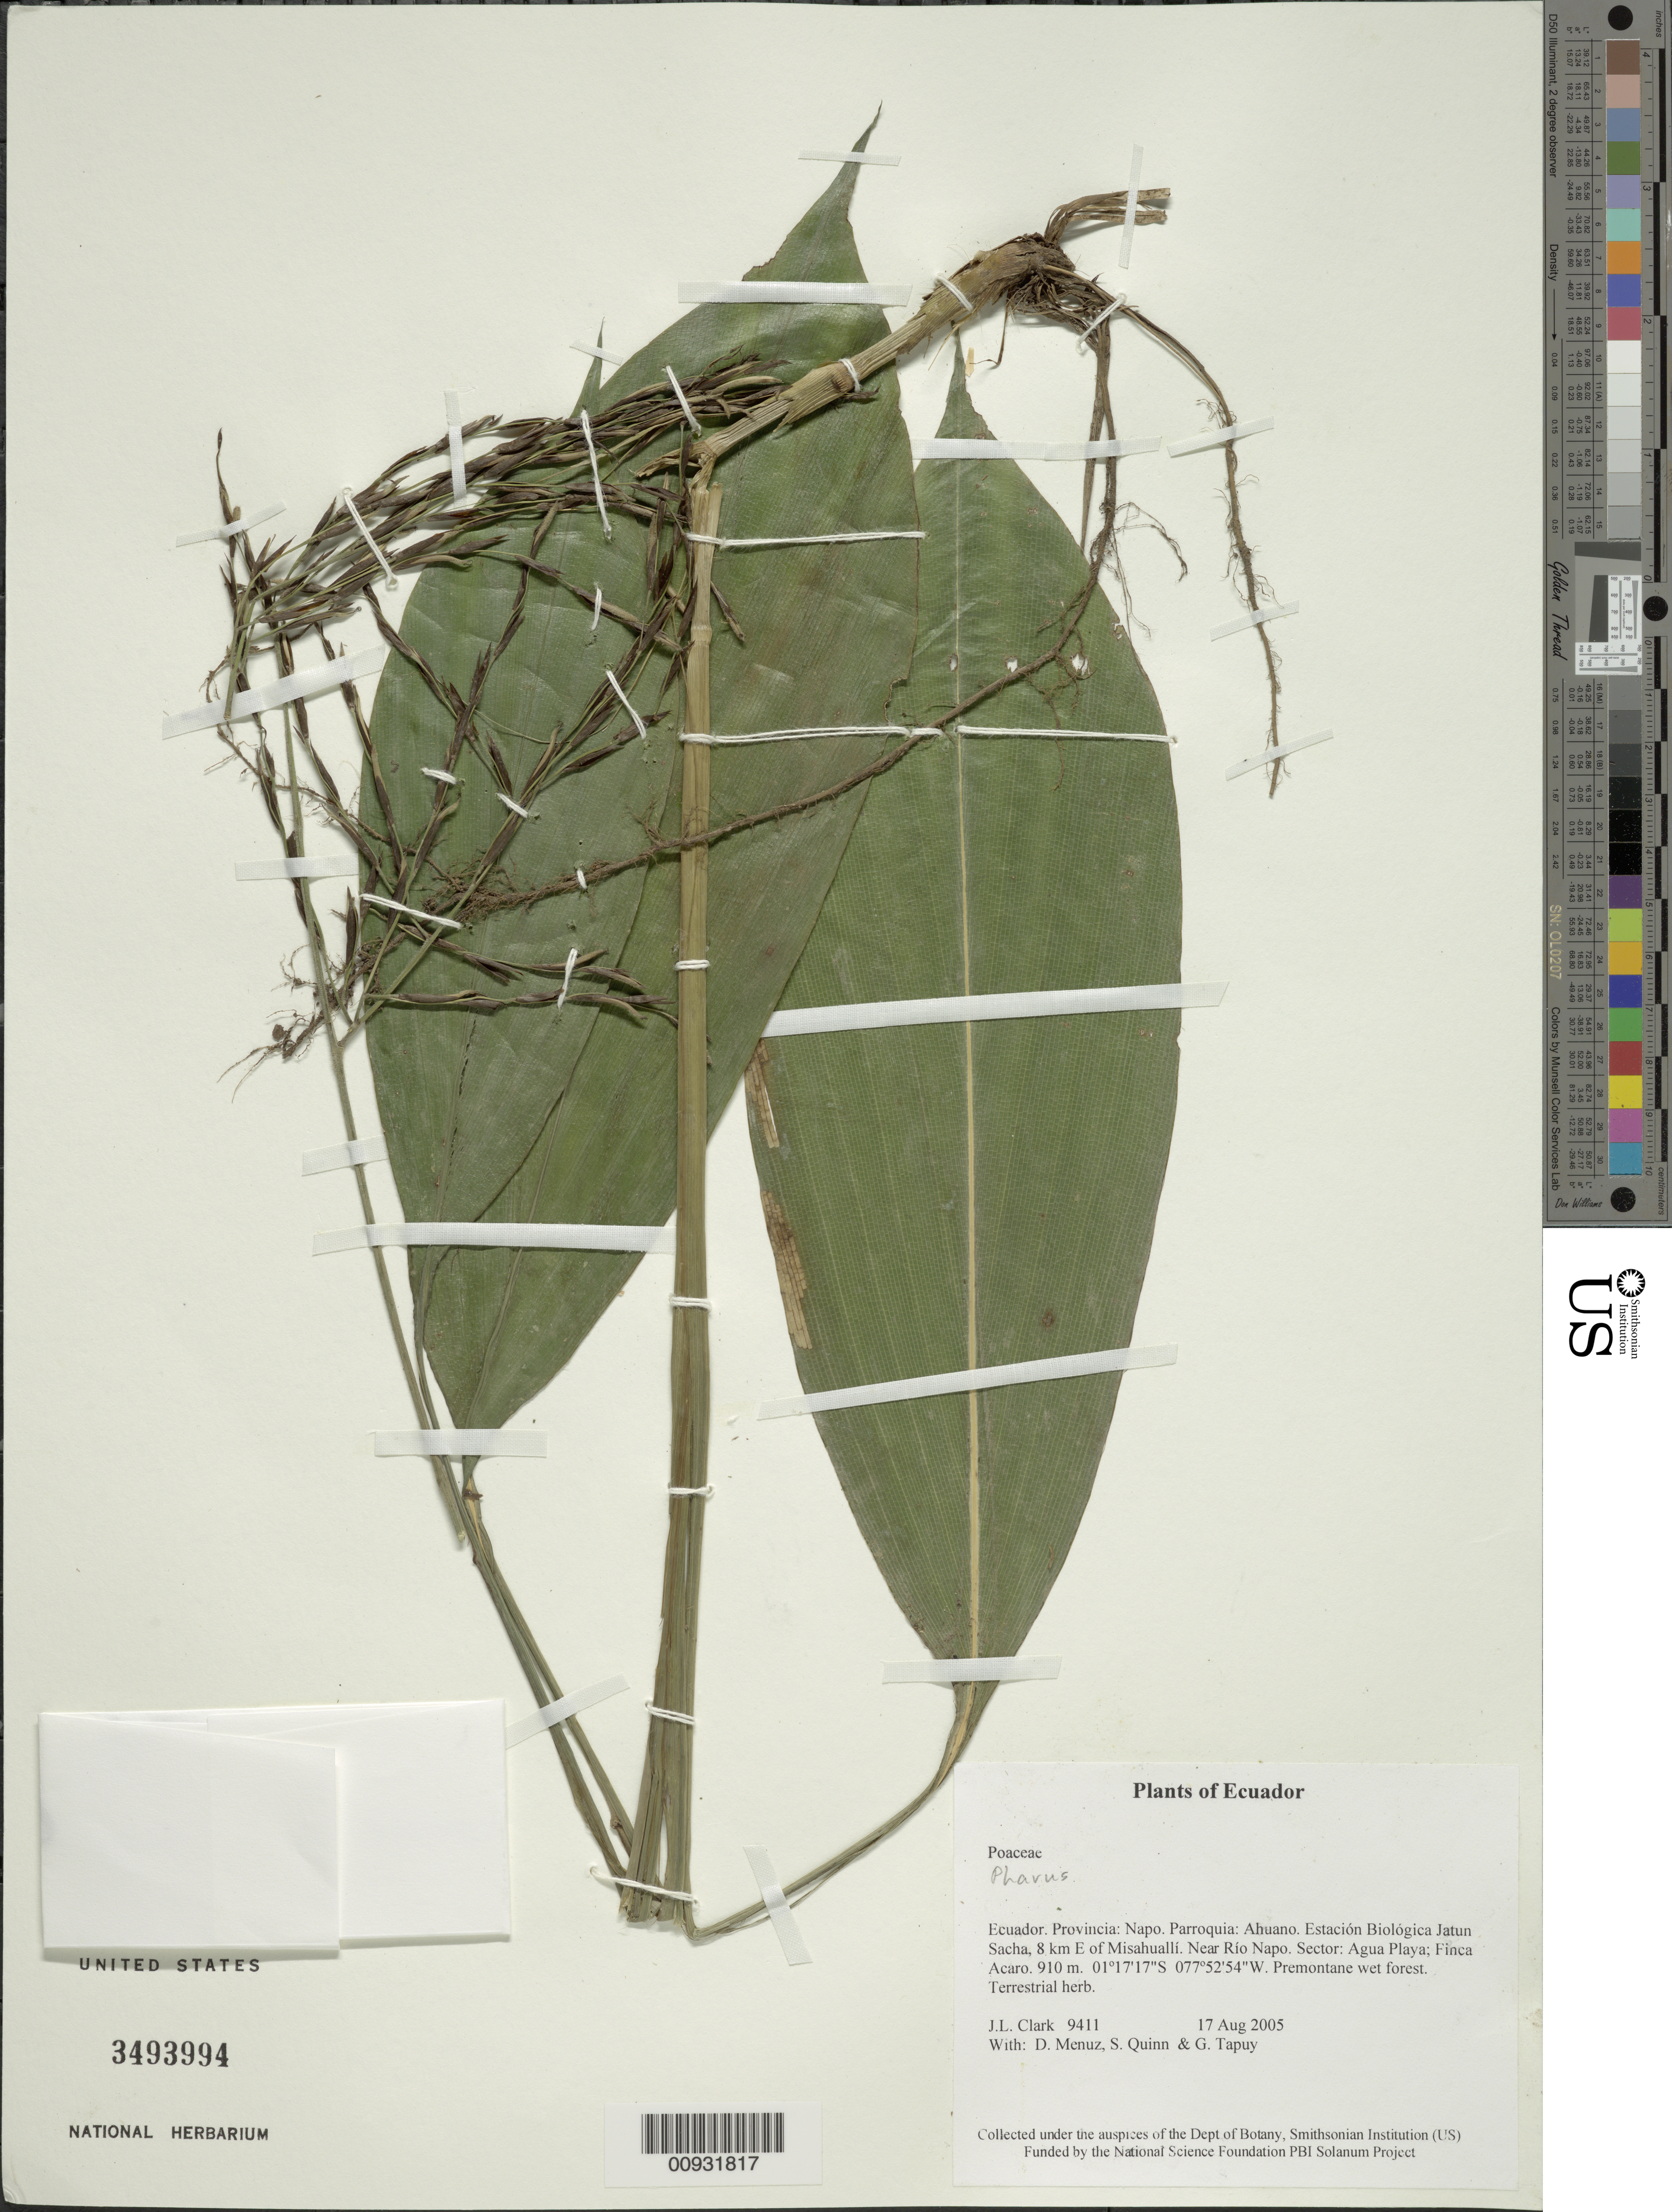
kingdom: Plantae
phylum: Tracheophyta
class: Liliopsida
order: Poales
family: Poaceae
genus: Pharus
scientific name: Pharus sp.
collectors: J. L. Clark, D. Menuz, S. Quinn & G. Tapuy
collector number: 9411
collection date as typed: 17 Aug 2005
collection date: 2005-08-17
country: Ecuador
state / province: Napo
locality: Parroquia: Ahuano. Estación Biológica Jatun Sacha, 8 km E of Misahuallí. Near Río Napo. Sector: Agua Playa; Finca Acaro.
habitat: Premontane wet forest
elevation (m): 910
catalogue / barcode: US 3493994